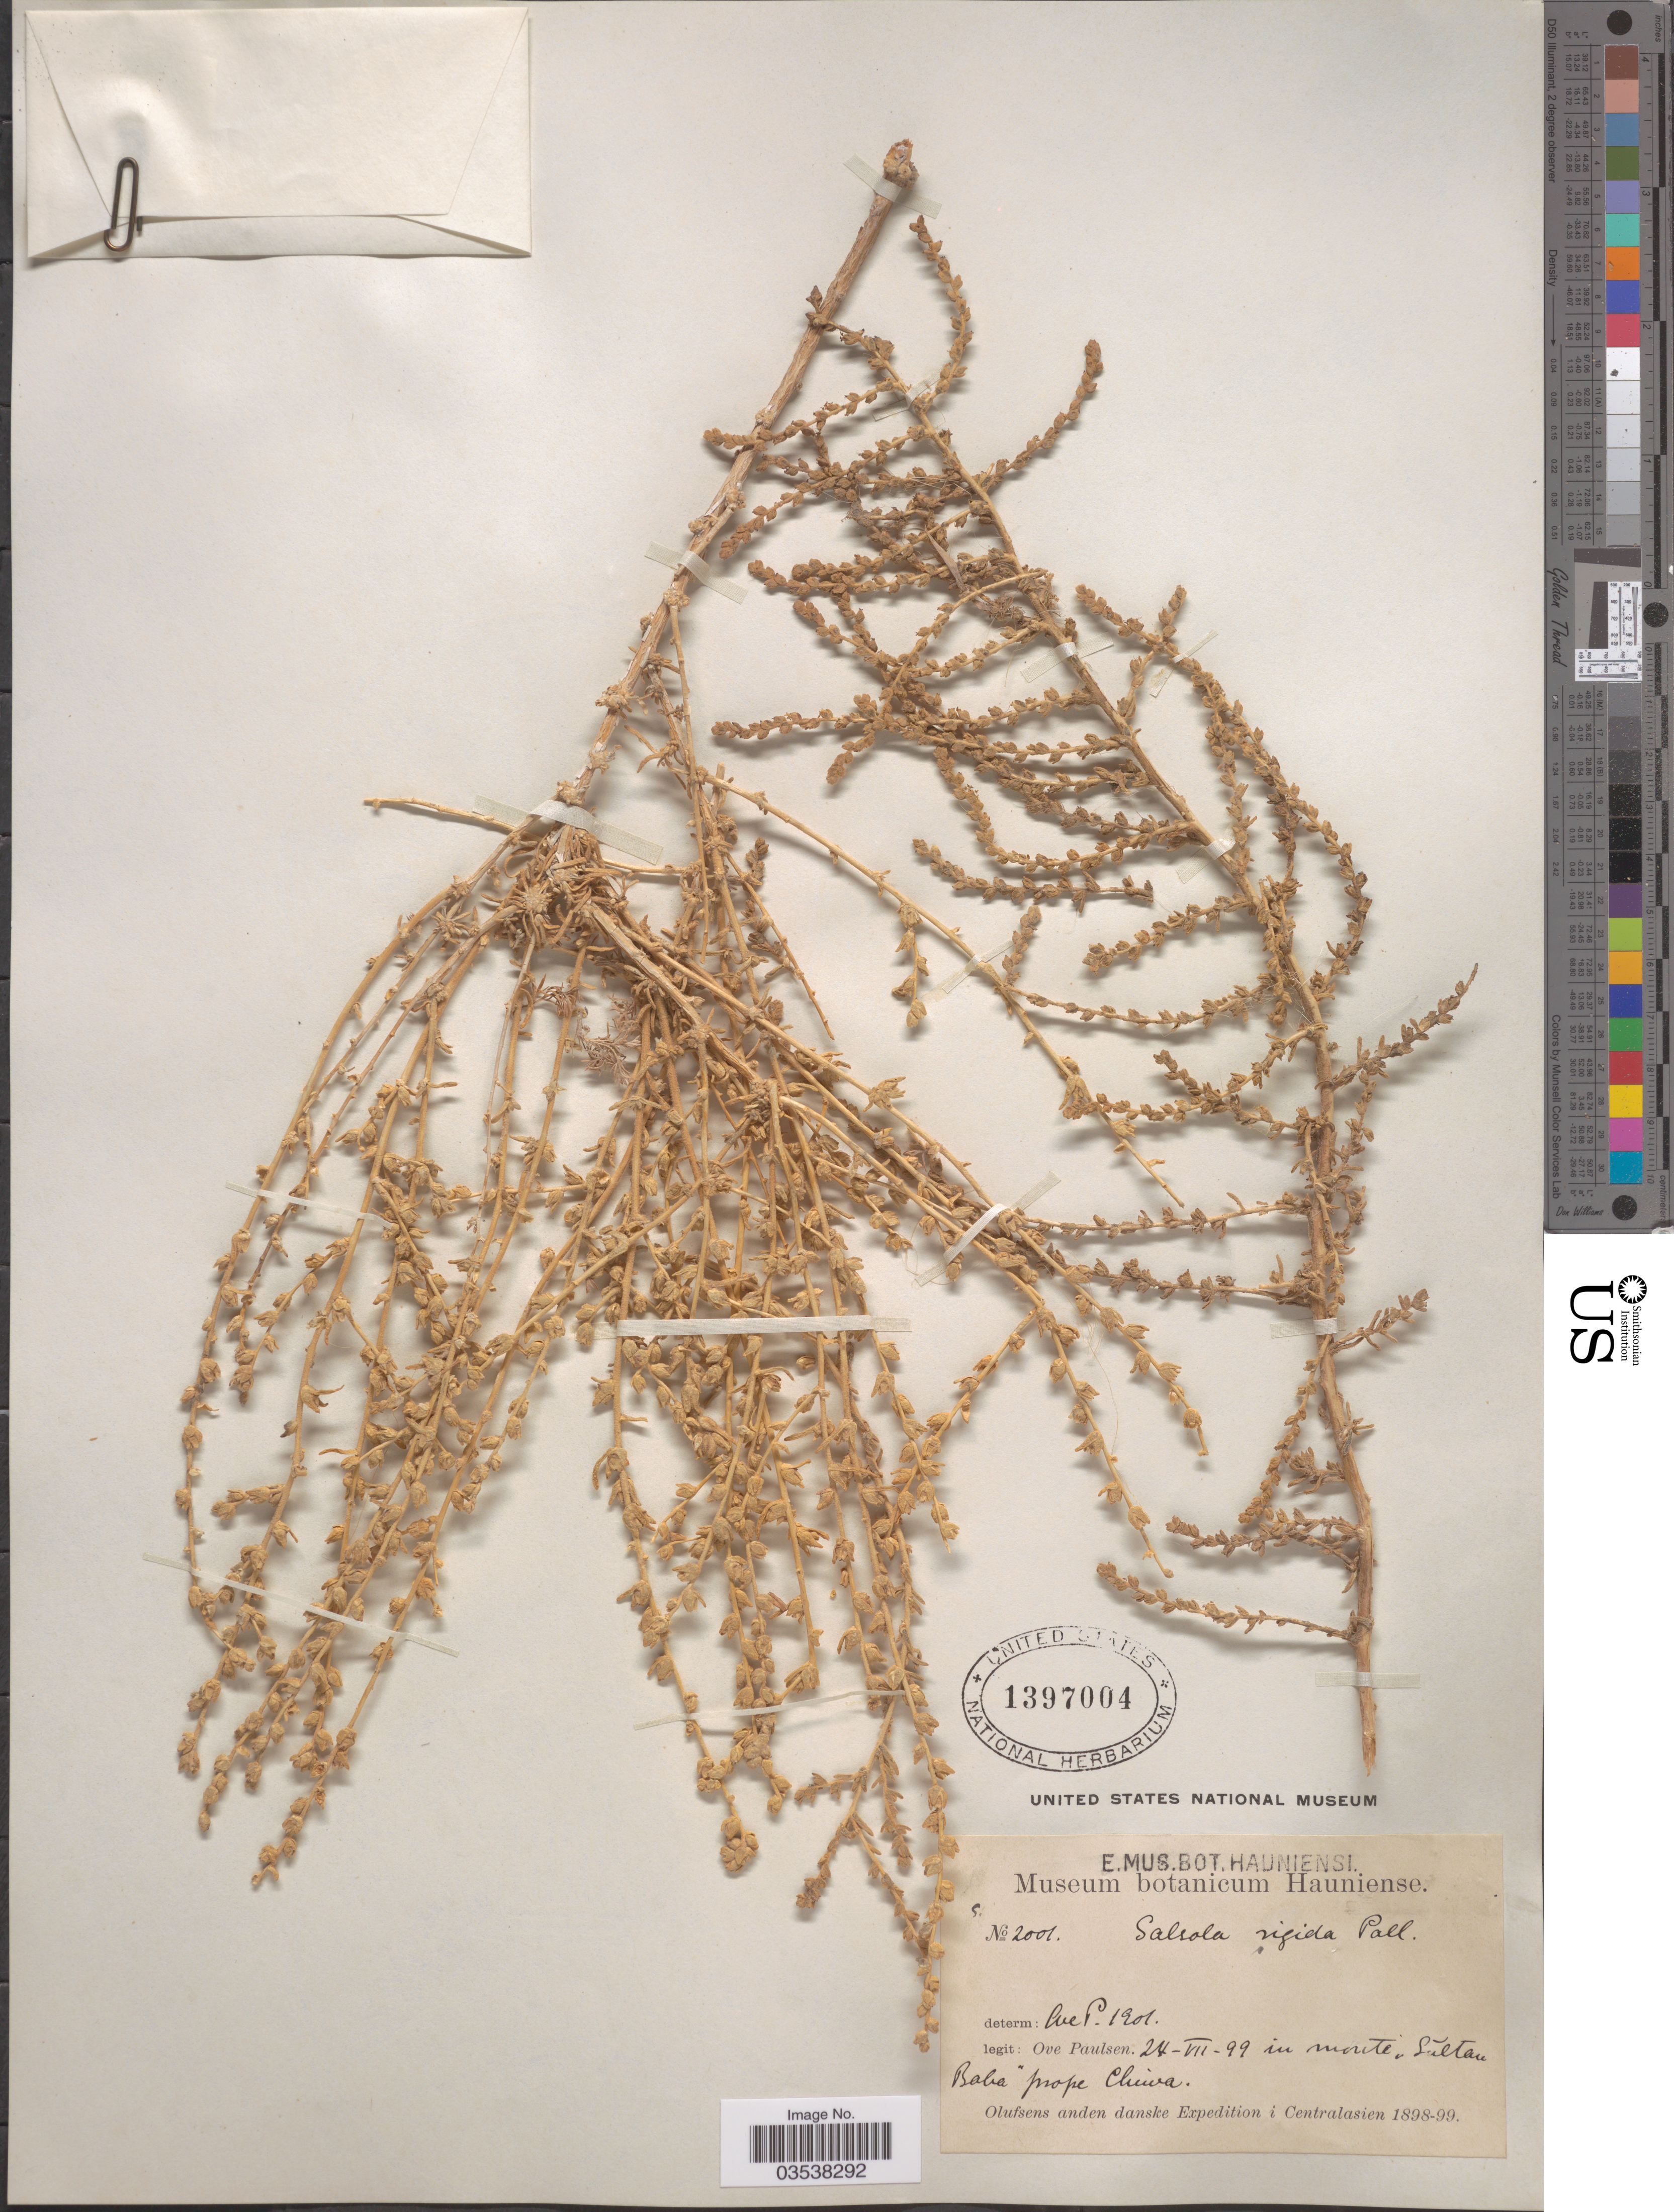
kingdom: Plantae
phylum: Tracheophyta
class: Magnoliopsida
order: Caryophyllales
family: Amaranthaceae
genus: Caroxylon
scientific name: Caroxylon orientale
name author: (S.G. Gmel.) Tzvelev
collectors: O. Paulsen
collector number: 2001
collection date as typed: Transcribed d/m/y: 24/7/99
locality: In monte Súltan [interpreted] Baba "prope Chuiva".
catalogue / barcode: US 1397004